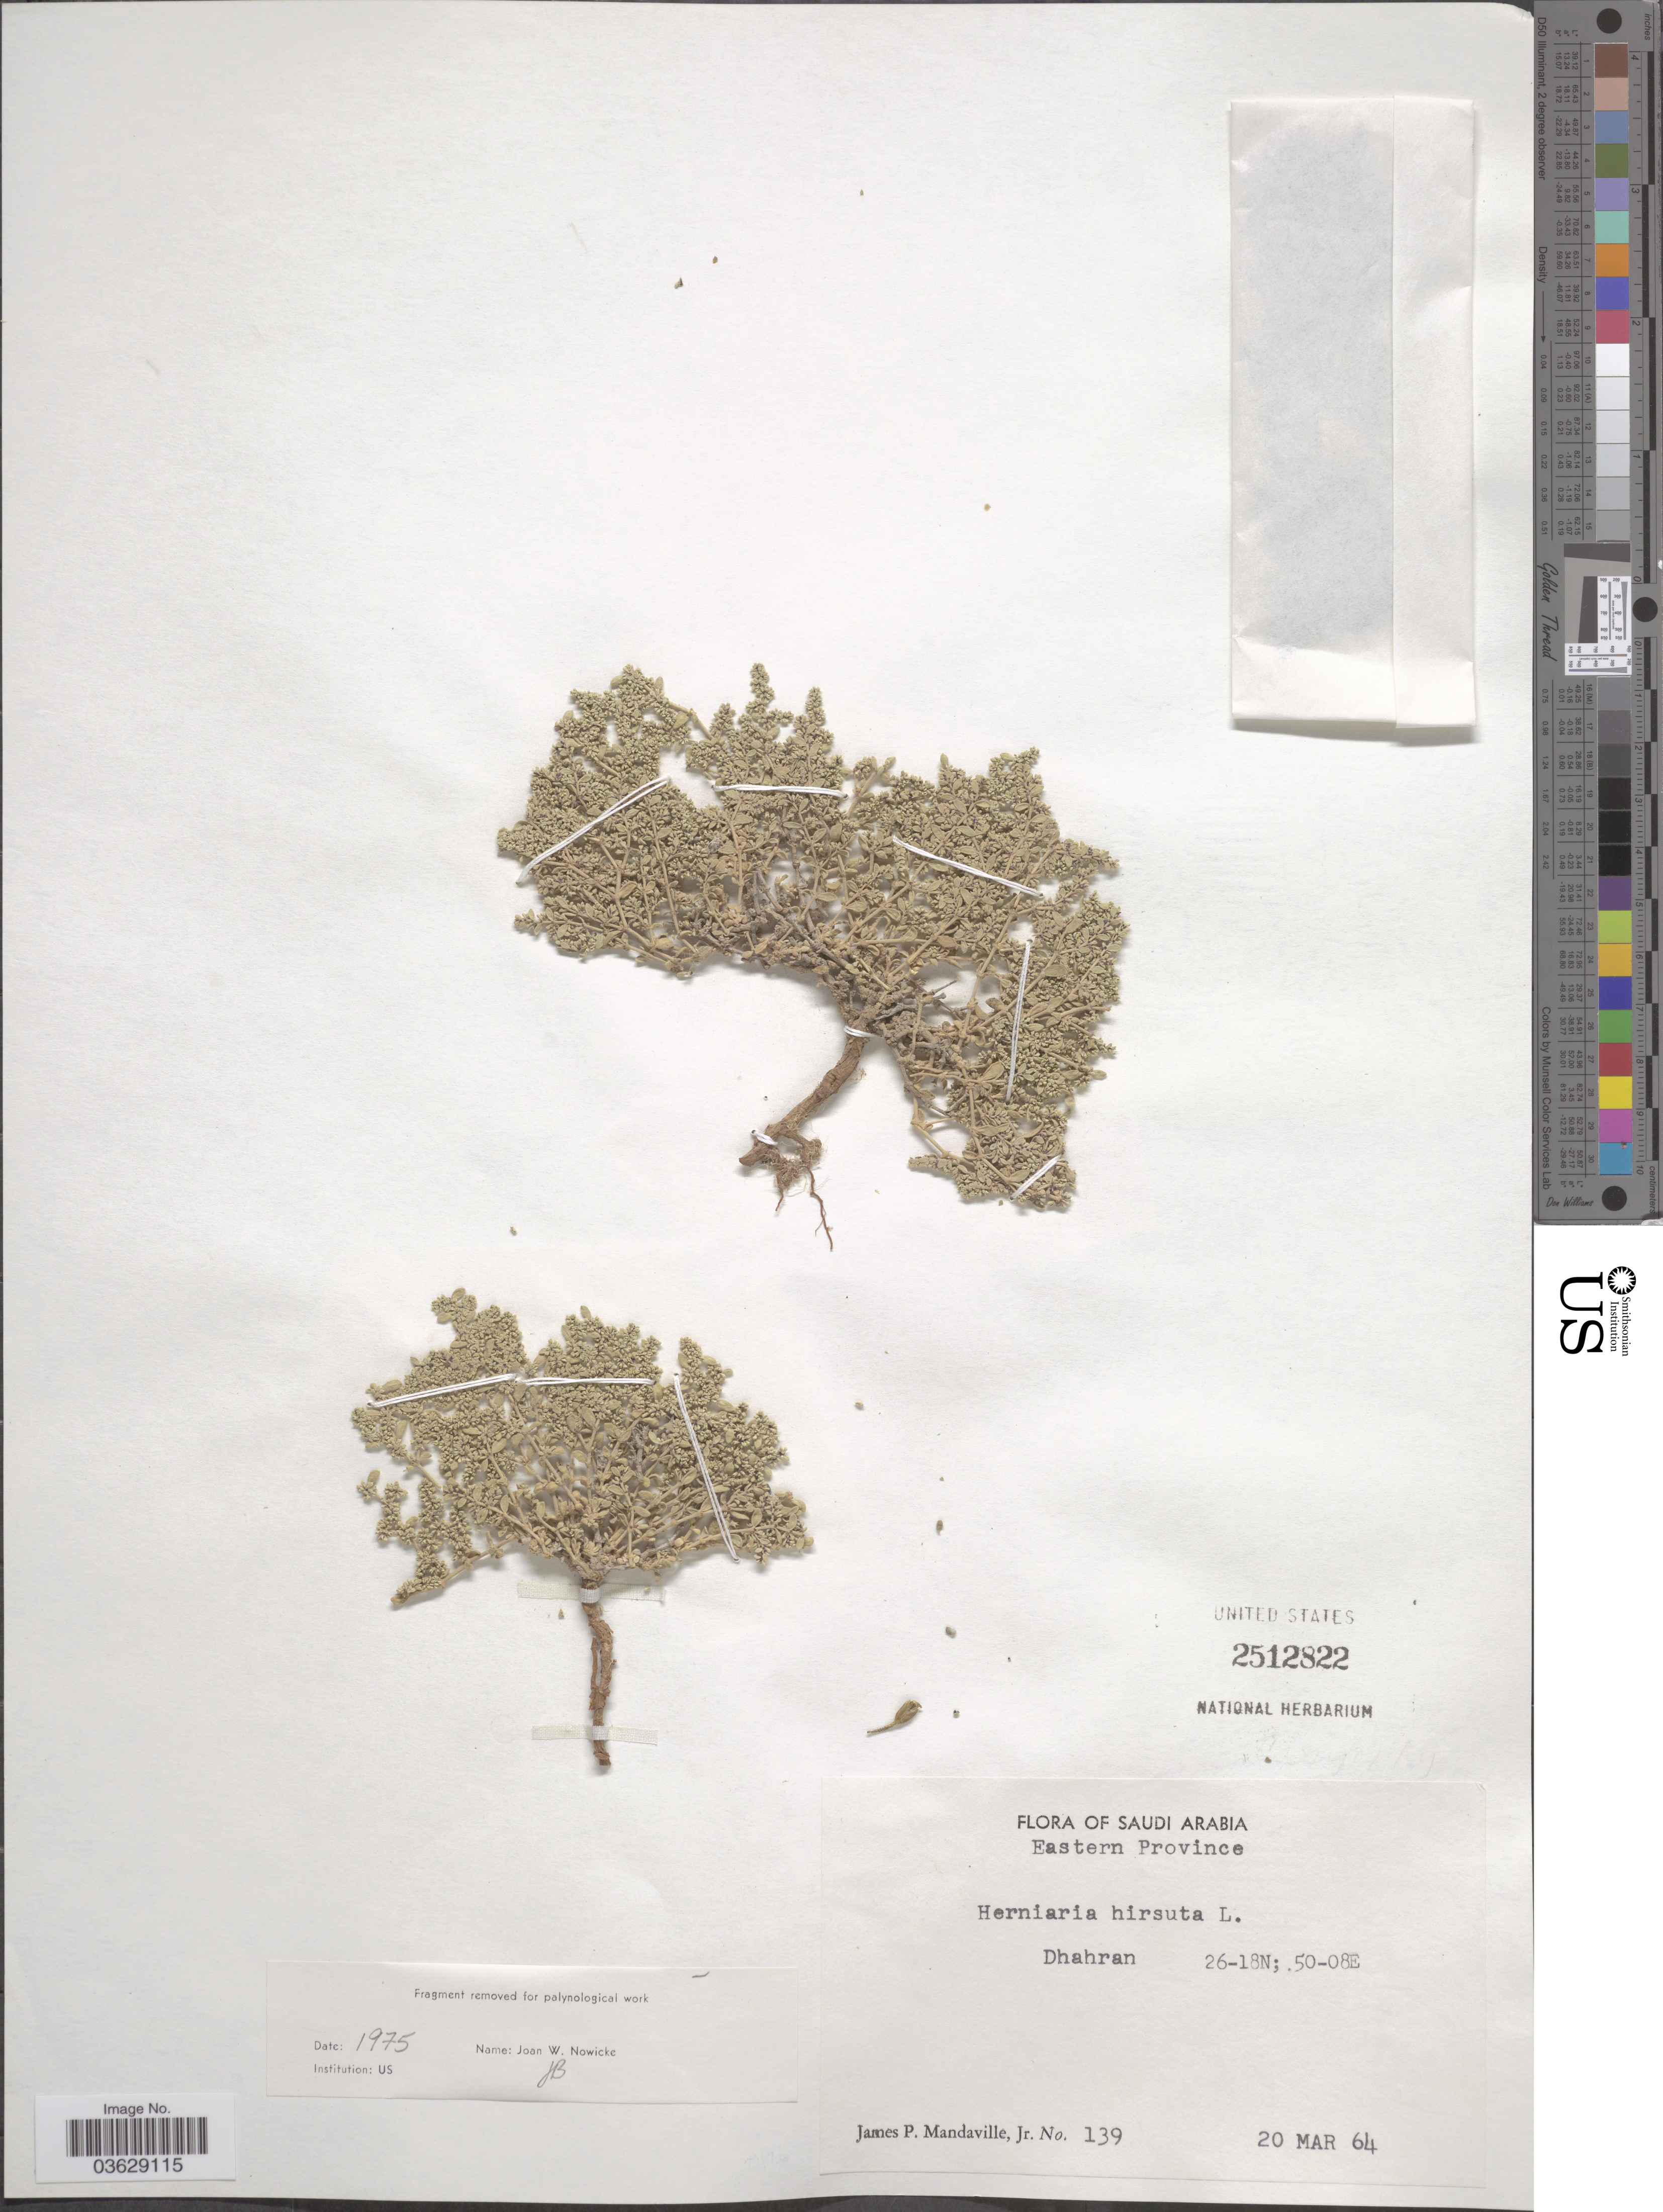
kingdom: Plantae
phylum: Tracheophyta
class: Magnoliopsida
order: Caryophyllales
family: Caryophyllaceae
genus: Herniaria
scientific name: Herniaria hirsuta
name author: L.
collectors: J. Mandaville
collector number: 139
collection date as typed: Transcribed d/m/y: 20/3/64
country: Saudi Arabia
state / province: Ash Sharqiyah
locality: Eastern Province. Dhahran.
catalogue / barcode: US 2512822